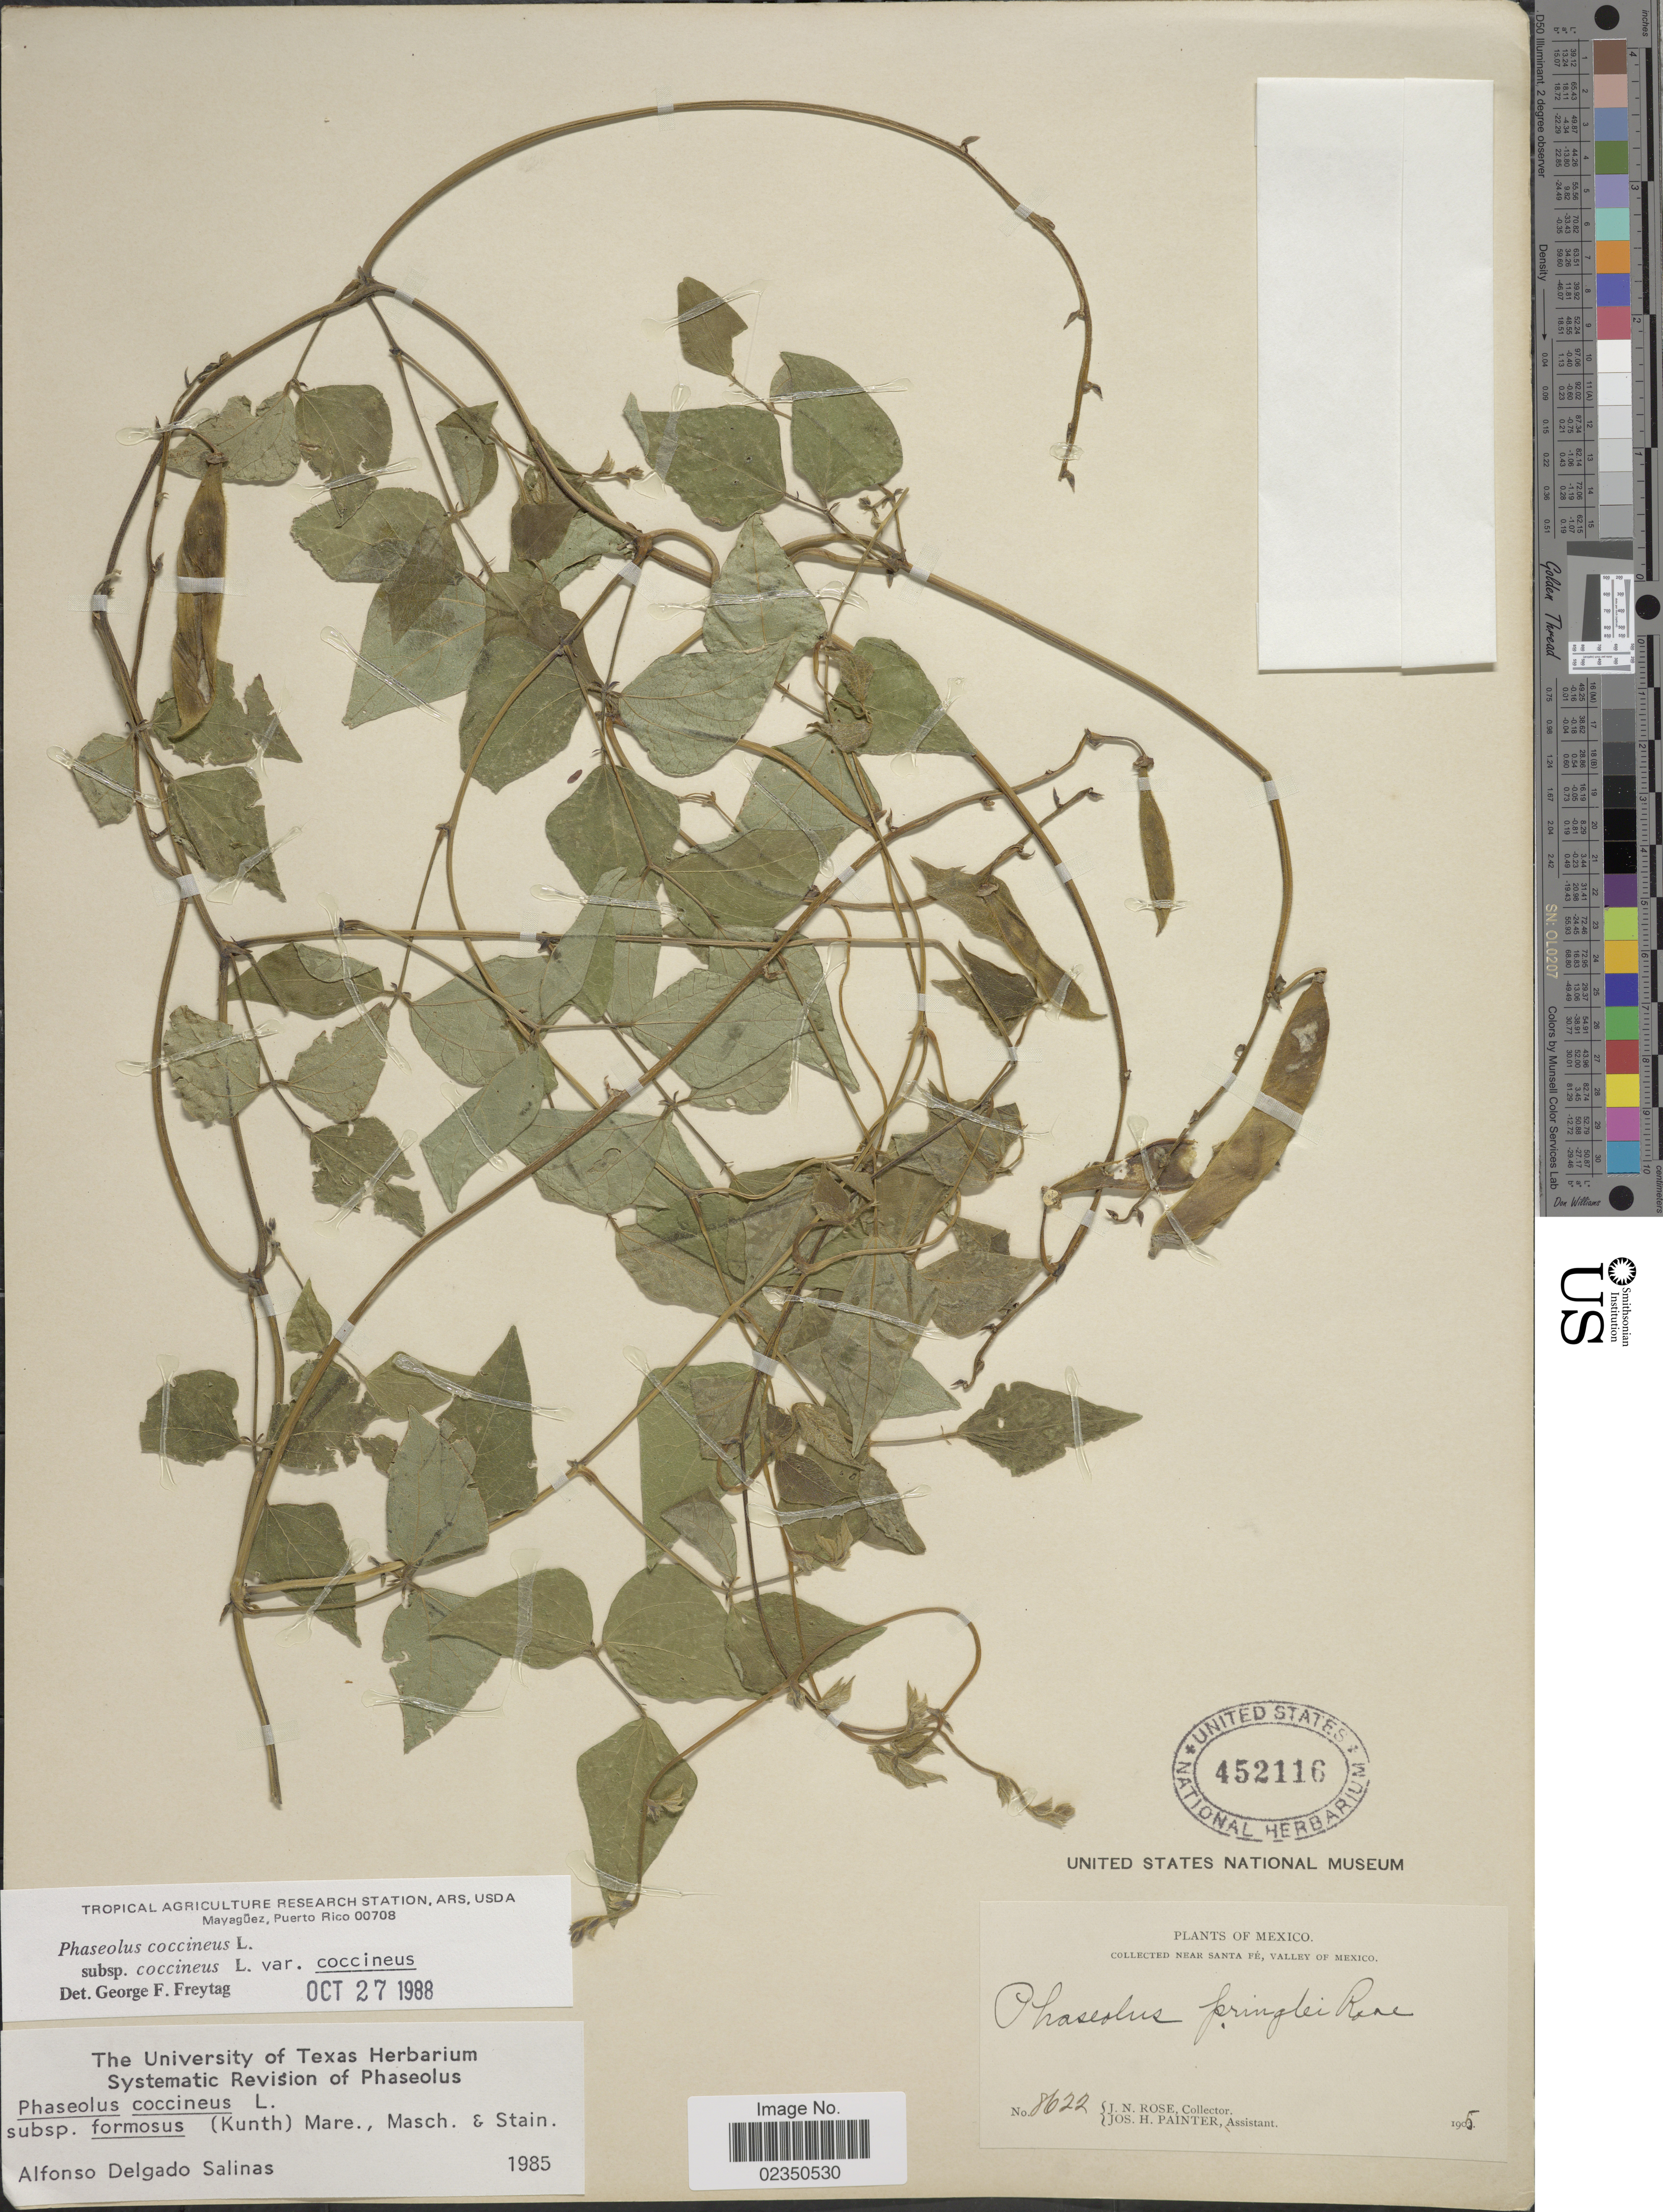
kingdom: Plantae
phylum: Tracheophyta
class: Magnoliopsida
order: Fabales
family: Fabaceae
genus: Phaseolus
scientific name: Phaseolus coccineus var. coccineus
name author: L.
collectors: J. N. Rose & J. H. Painter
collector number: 8622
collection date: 1905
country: Mexico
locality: Near Santa Fe, Valley of Mexico.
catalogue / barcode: US 452116